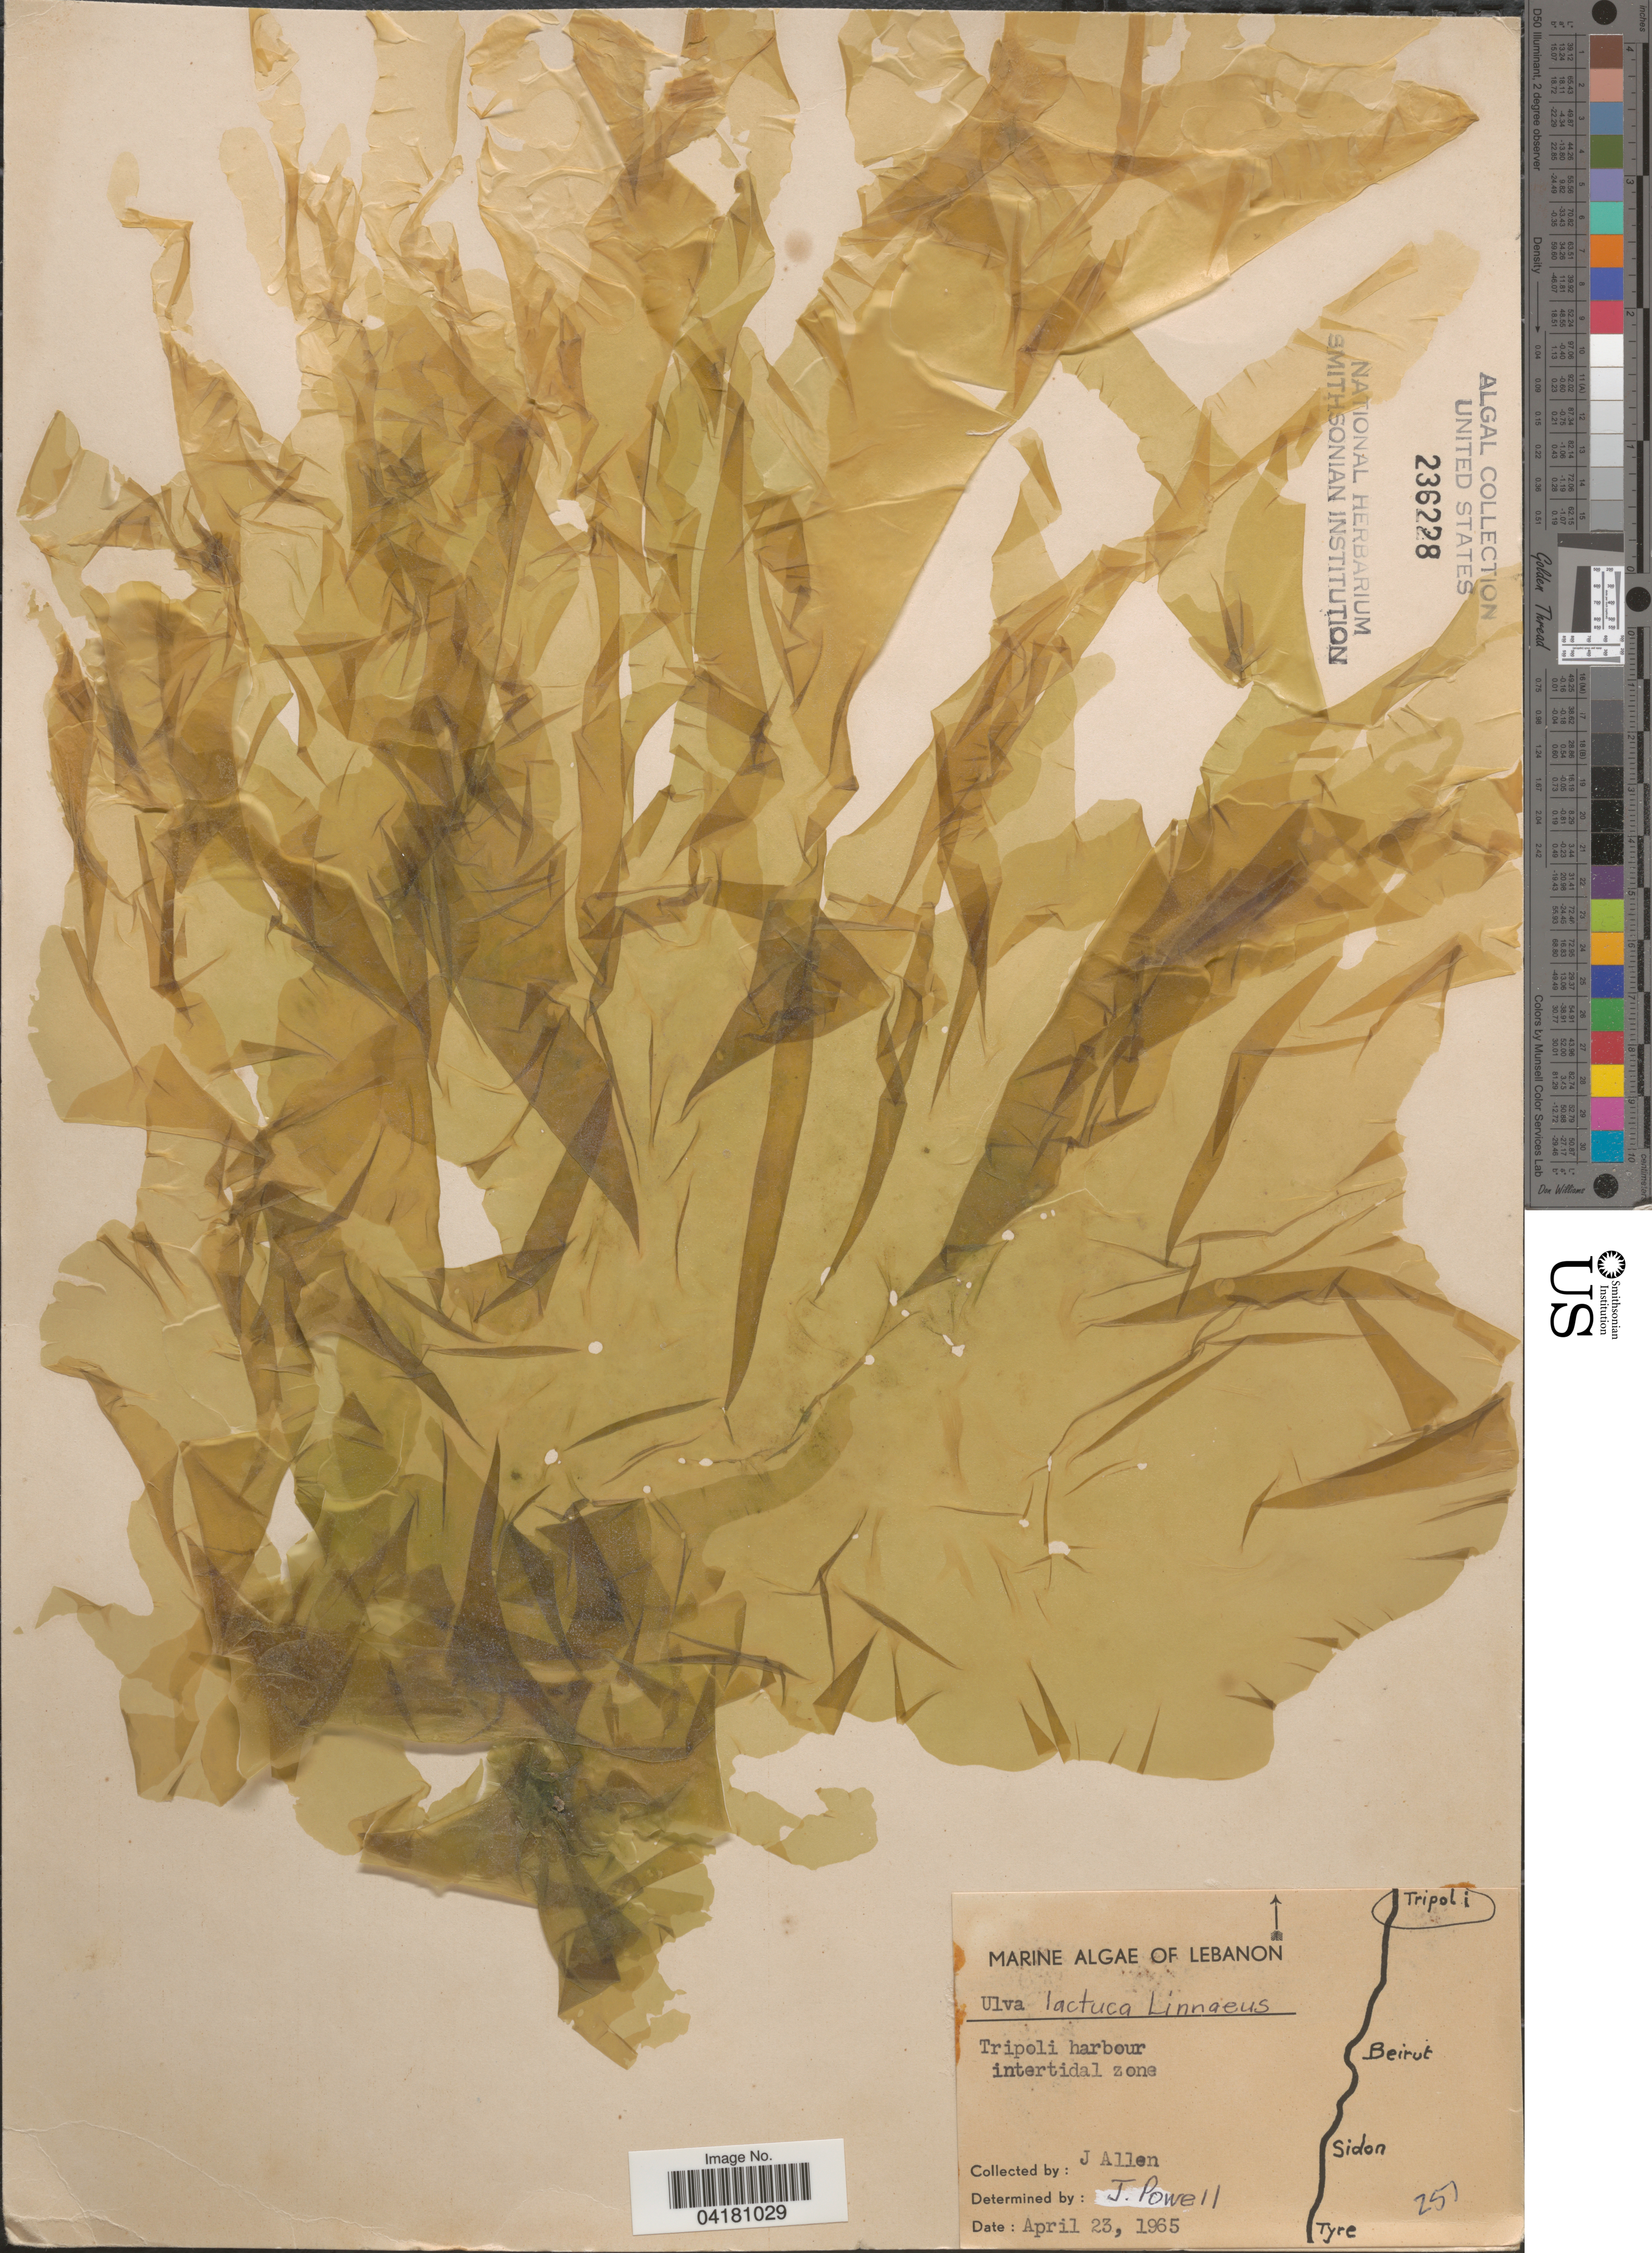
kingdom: Plantae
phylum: Chlorophyta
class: Ulvophyceae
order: Ulvales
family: Ulvaceae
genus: Ulva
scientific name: Ulva lactuca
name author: L.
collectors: J. Allen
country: Lebanon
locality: Tripoli. Tripoli harbour intertidal zone.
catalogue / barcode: US 236228